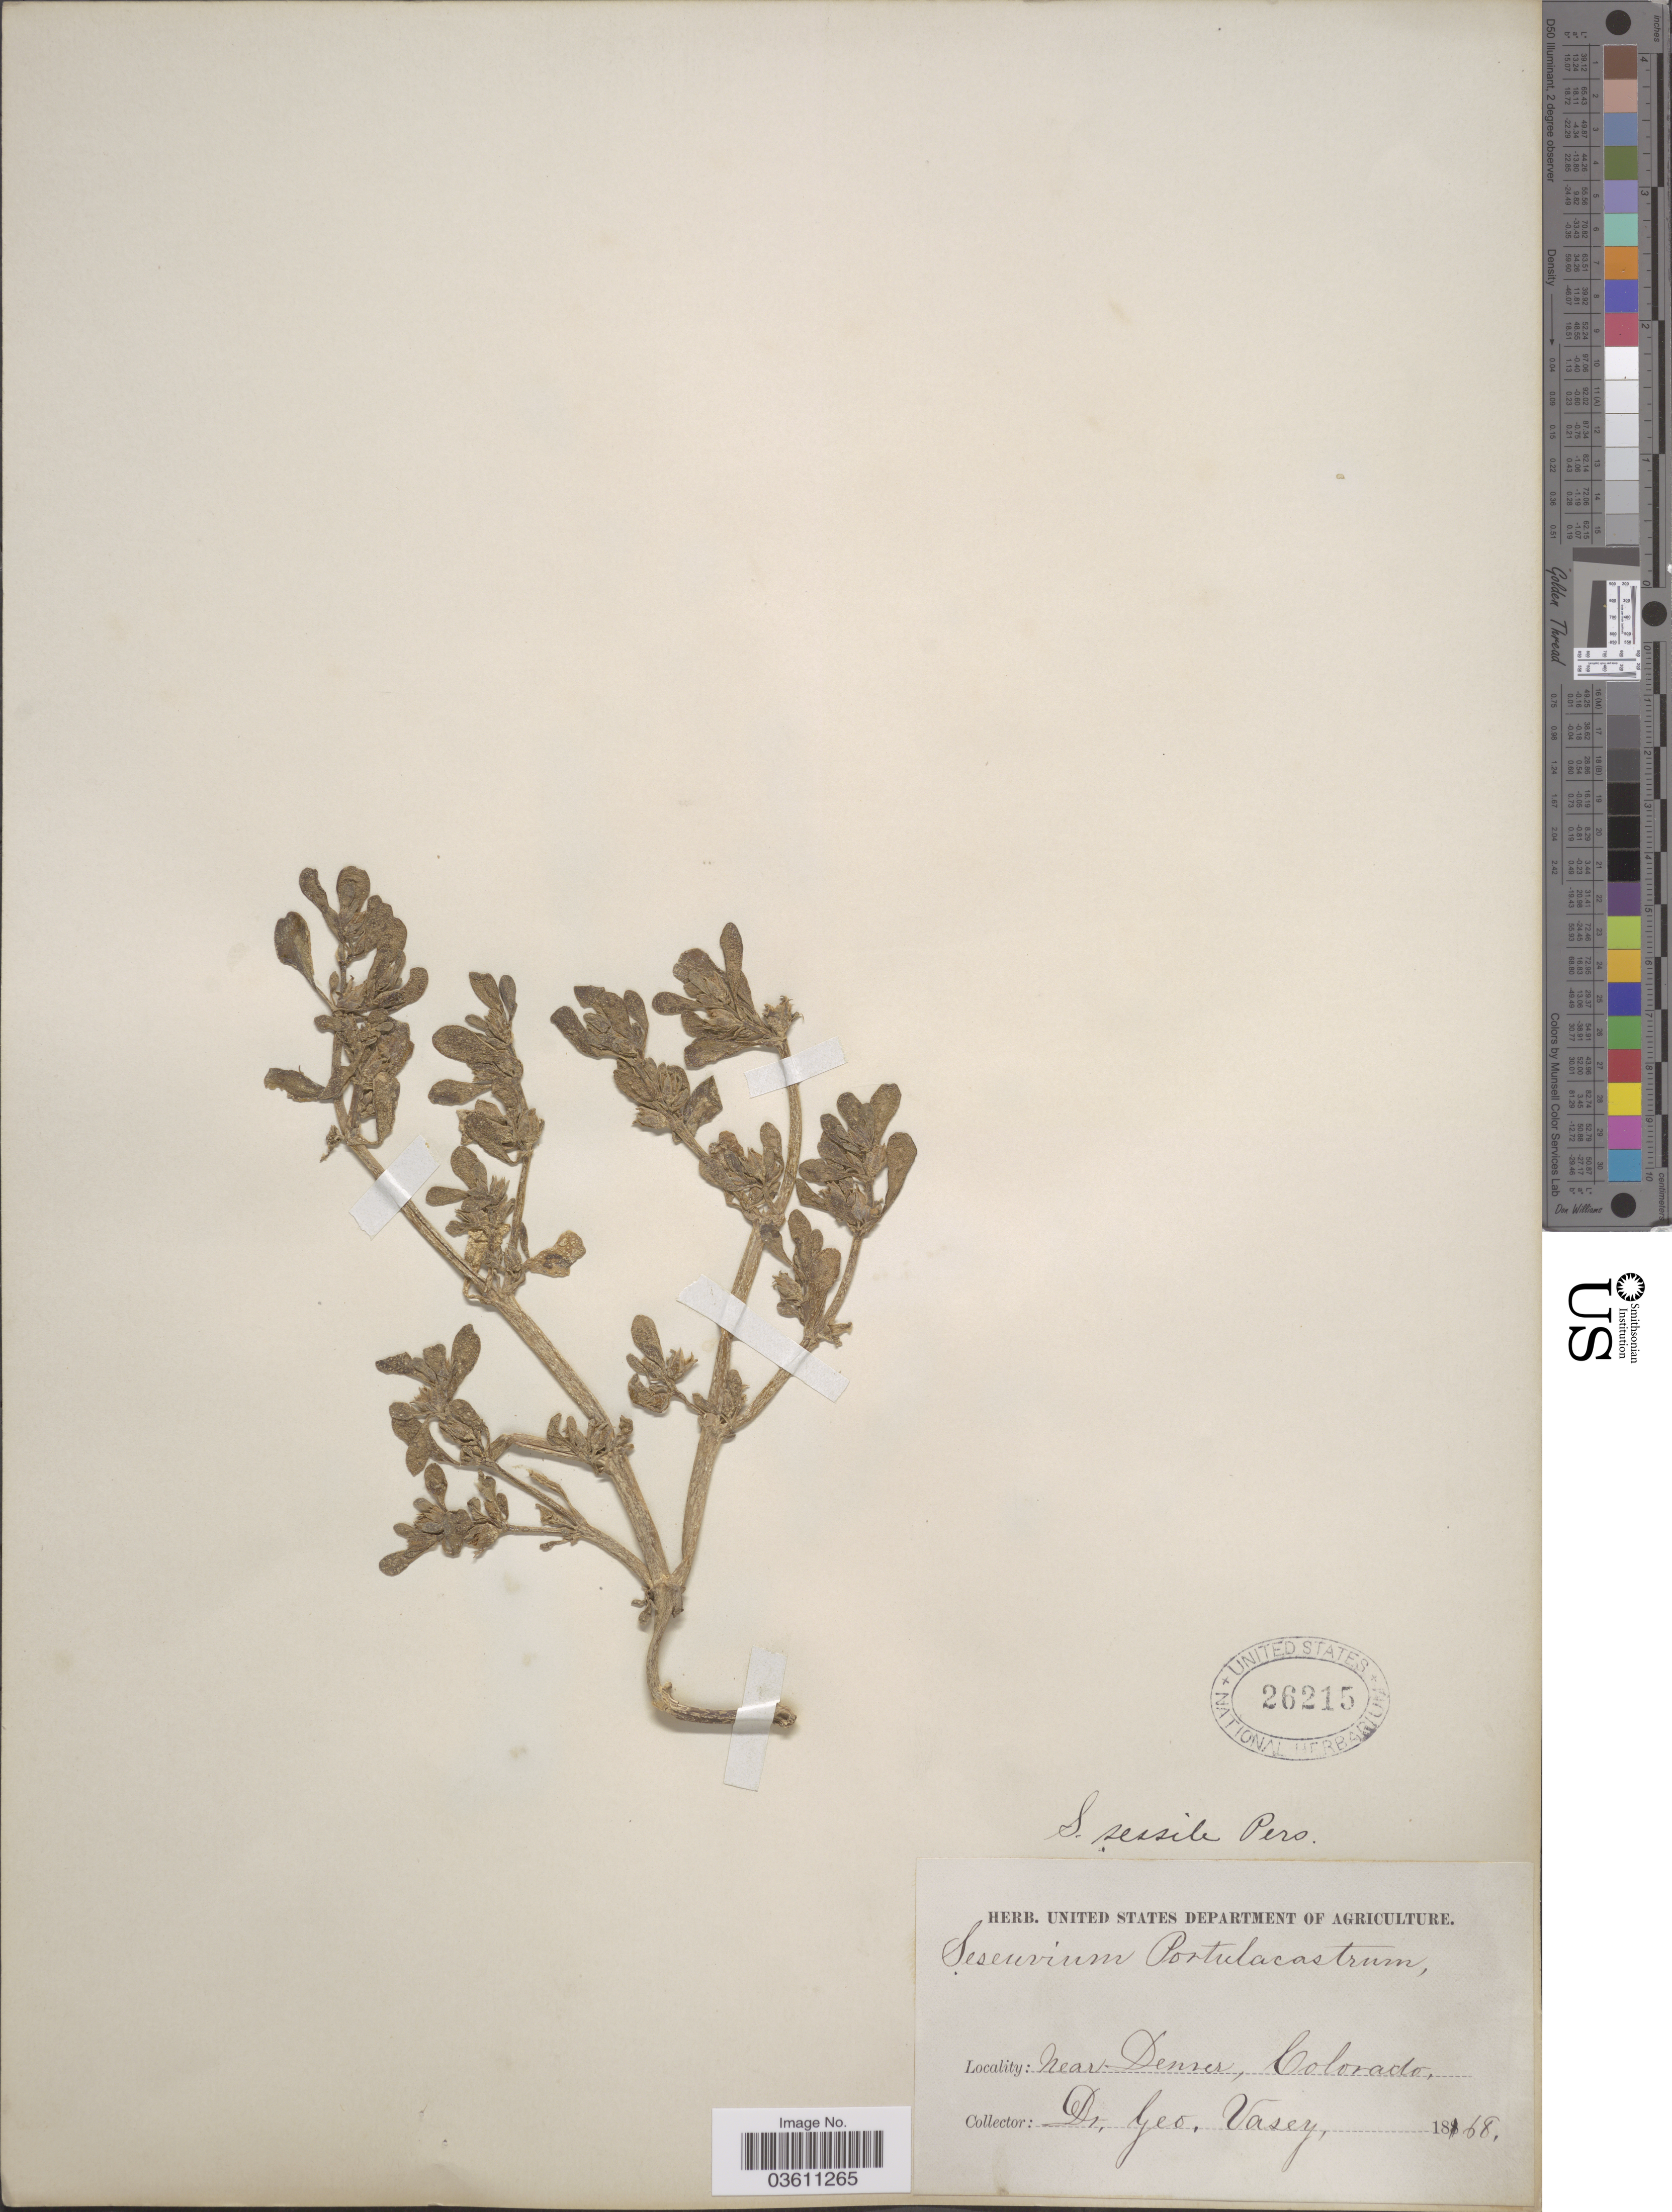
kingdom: Plantae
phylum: Tracheophyta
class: Magnoliopsida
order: Caryophyllales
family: Aizoaceae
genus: Sesuvium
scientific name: Sesuvium revolutifolium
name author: Ortega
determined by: Strong, Mark T., (BOT), Smithsonian Institution - National Museum of Natural History (UNITED STATES)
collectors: G. R. Vasey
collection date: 1868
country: United States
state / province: Colorado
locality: Near Denver.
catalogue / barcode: US 26215